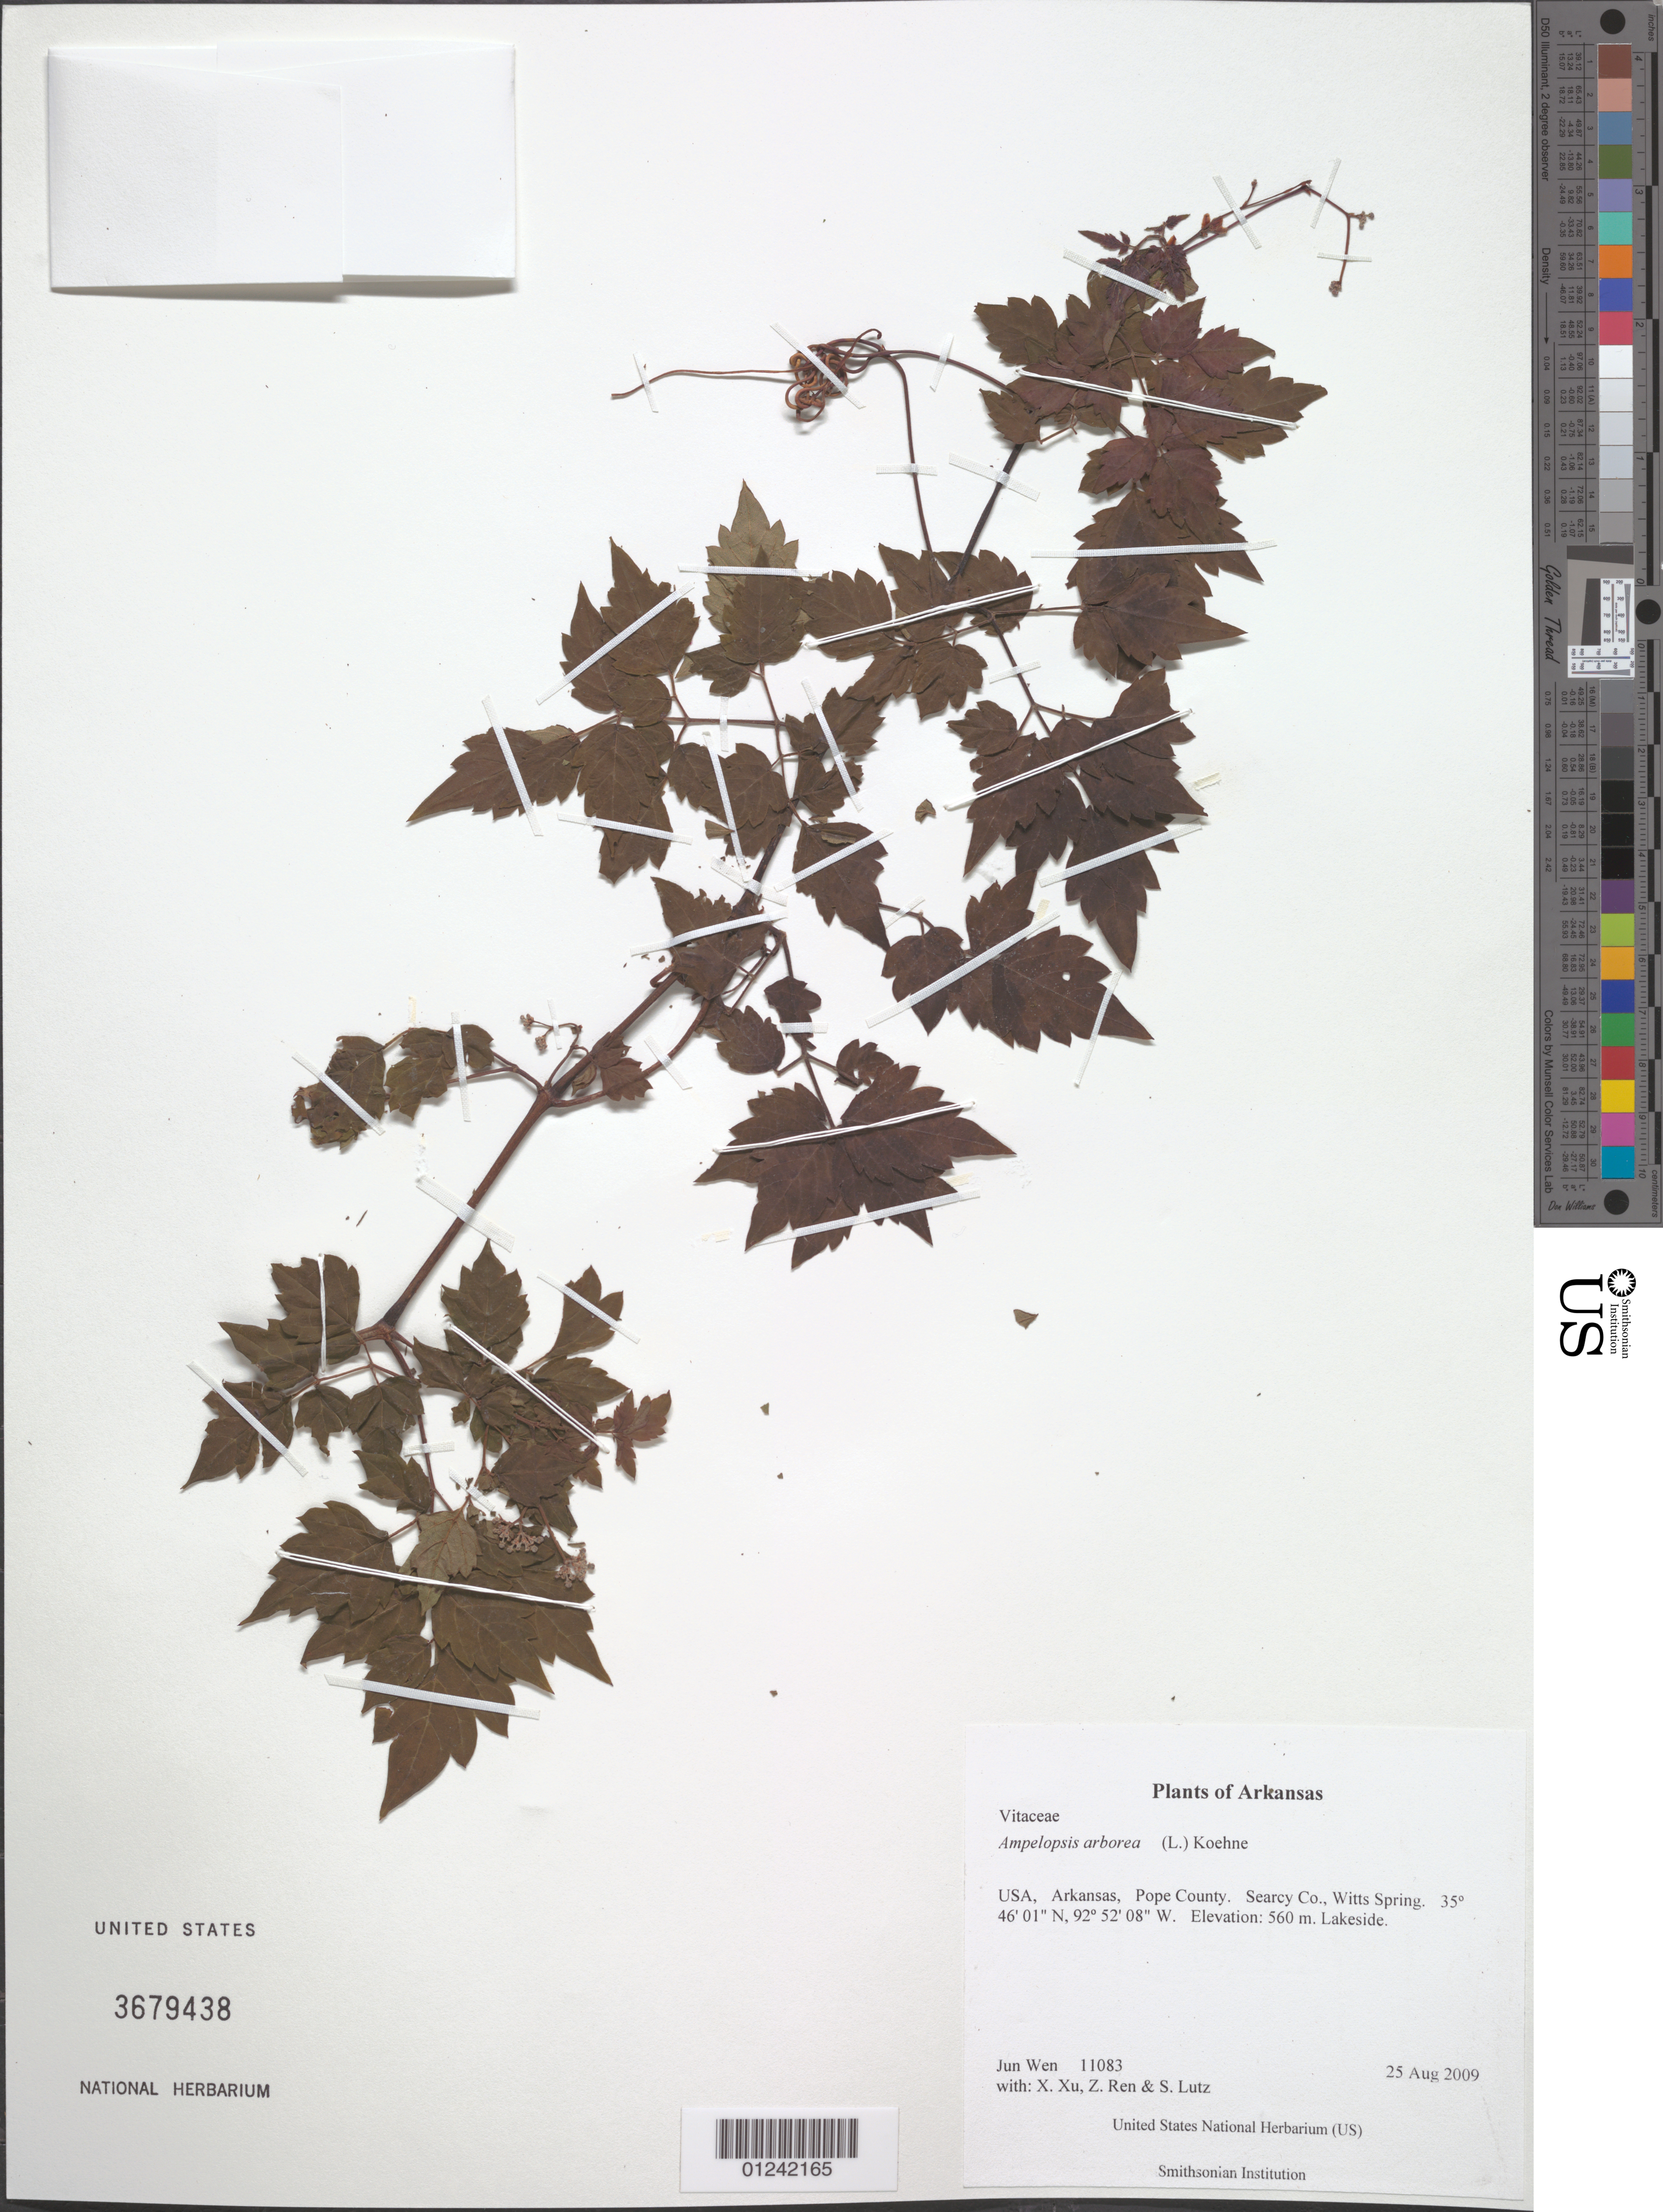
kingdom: Plantae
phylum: Tracheophyta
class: Magnoliopsida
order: Cornales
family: Nyssaceae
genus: Nyssa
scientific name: Nyssa sylvatica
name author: Marshall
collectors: J. Wen, X. Xu, Z. Ren & S. Lutz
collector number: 11084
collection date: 2009-08-25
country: United States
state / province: Arkansas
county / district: Pope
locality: Along Rt. 16, 5.6 miles SW of Witts Spring, at the junction with Searcy Co.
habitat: Lakeside.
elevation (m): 579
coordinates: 35 43 08.7 N, 92 55 09.4 W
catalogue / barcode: US 3679439